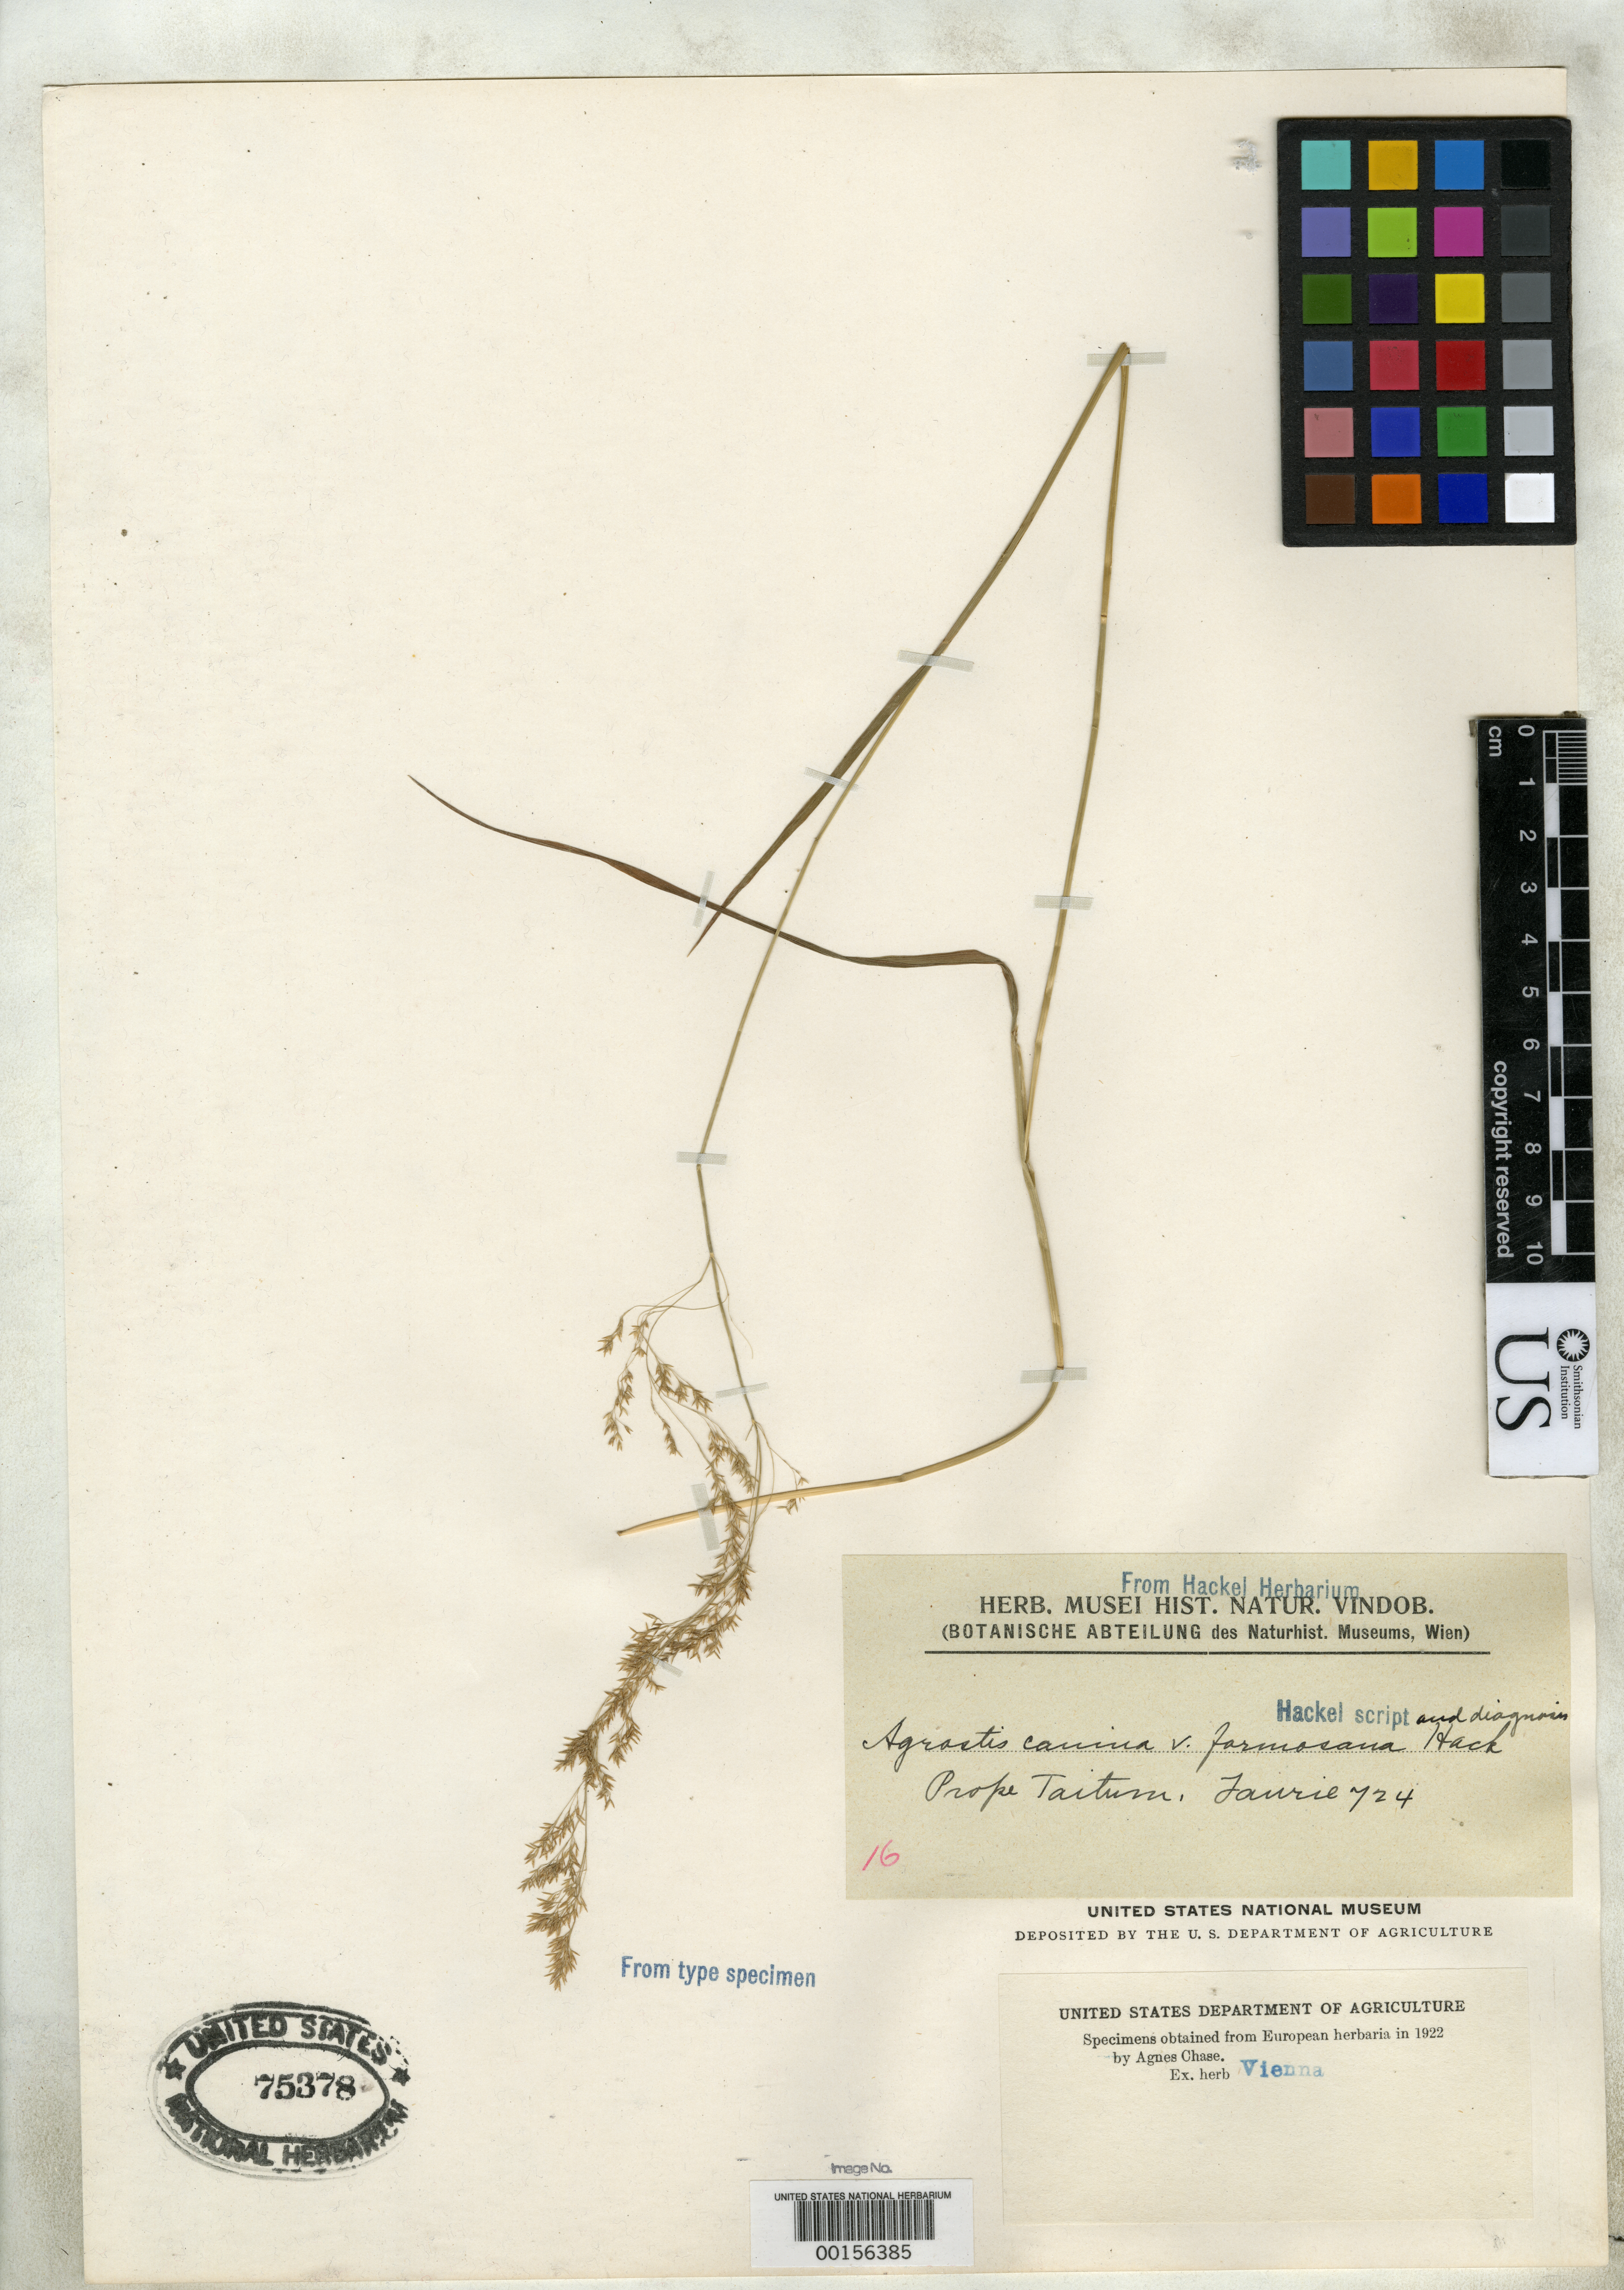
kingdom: Plantae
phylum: Tracheophyta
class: Liliopsida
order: Poales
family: Poaceae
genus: Agrostis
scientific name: Agrostis canina var. formosana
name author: Hack.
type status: Type Fragment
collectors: U. Faurie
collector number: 724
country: Taiwan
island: Taiwan [Formosa]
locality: Near Taitum.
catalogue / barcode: US 75378